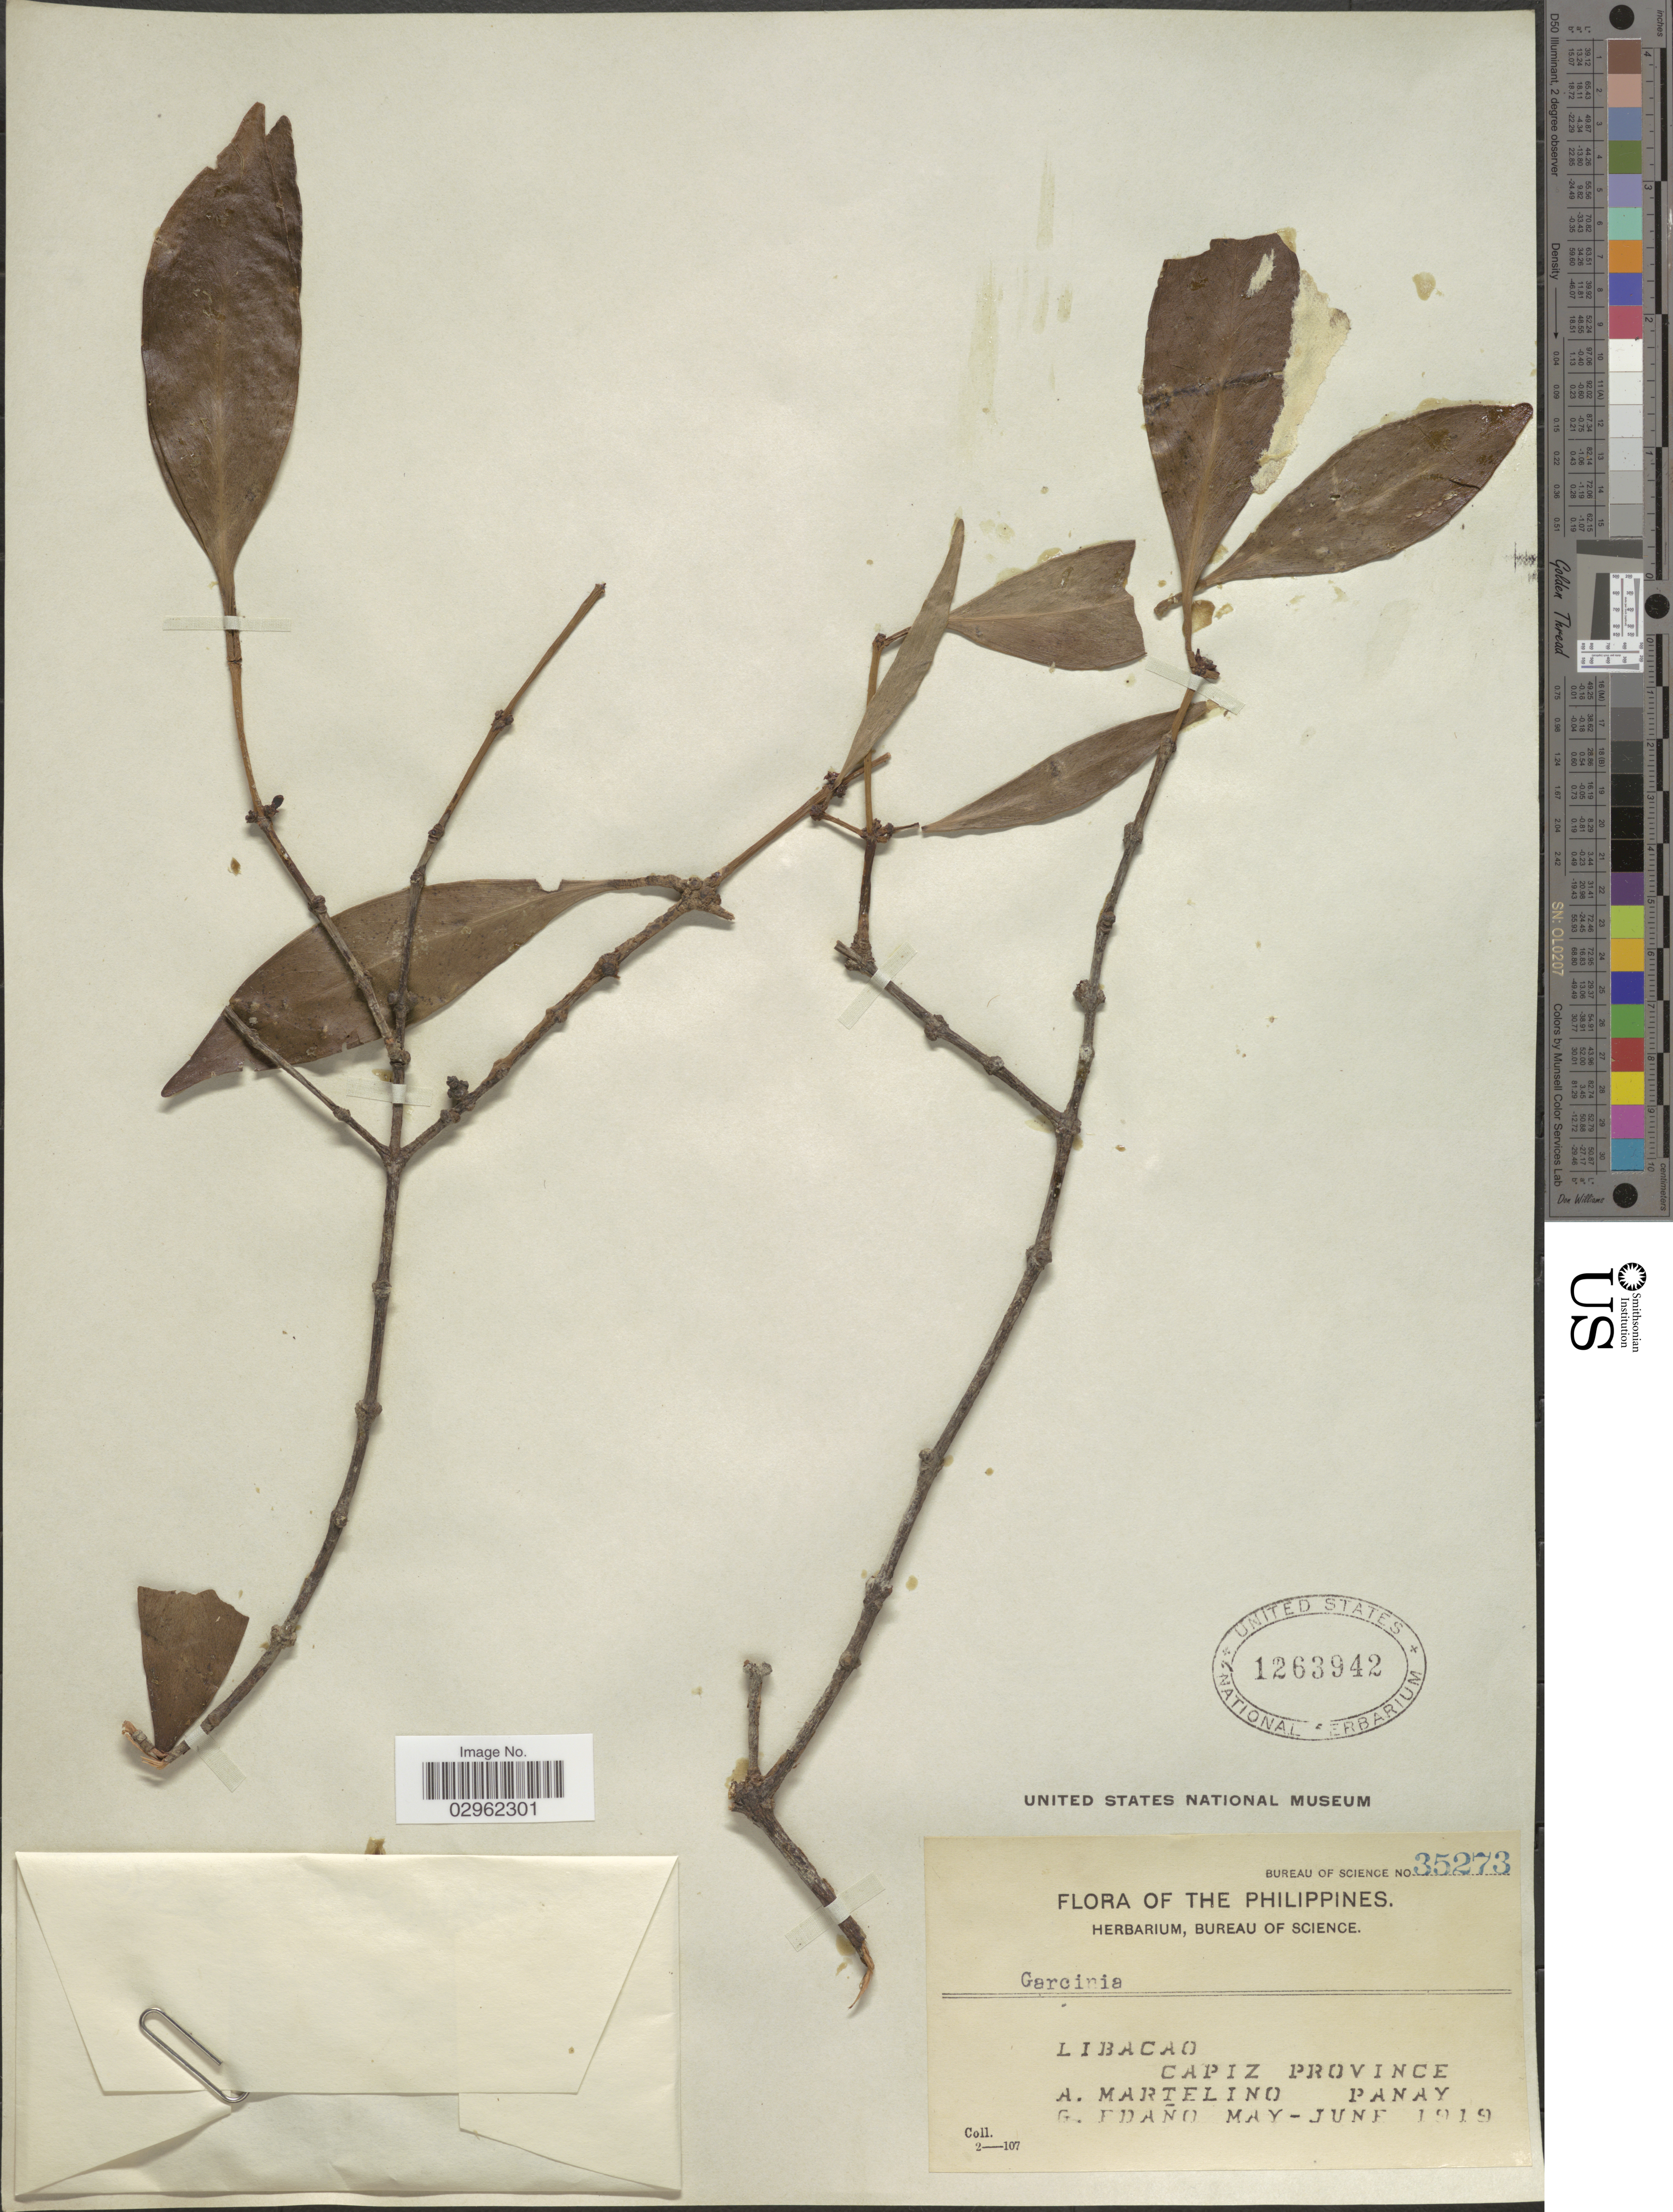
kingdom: Plantae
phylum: Tracheophyta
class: Magnoliopsida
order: Malpighiales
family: Clusiaceae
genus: Garcinia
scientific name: Garcinia sp.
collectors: A. Martelino & G. Edaño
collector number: Bureau of Science 35273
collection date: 1919-05/1919-06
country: Philippines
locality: Libacao, Capiz Province, Panay.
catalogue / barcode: US 1263942